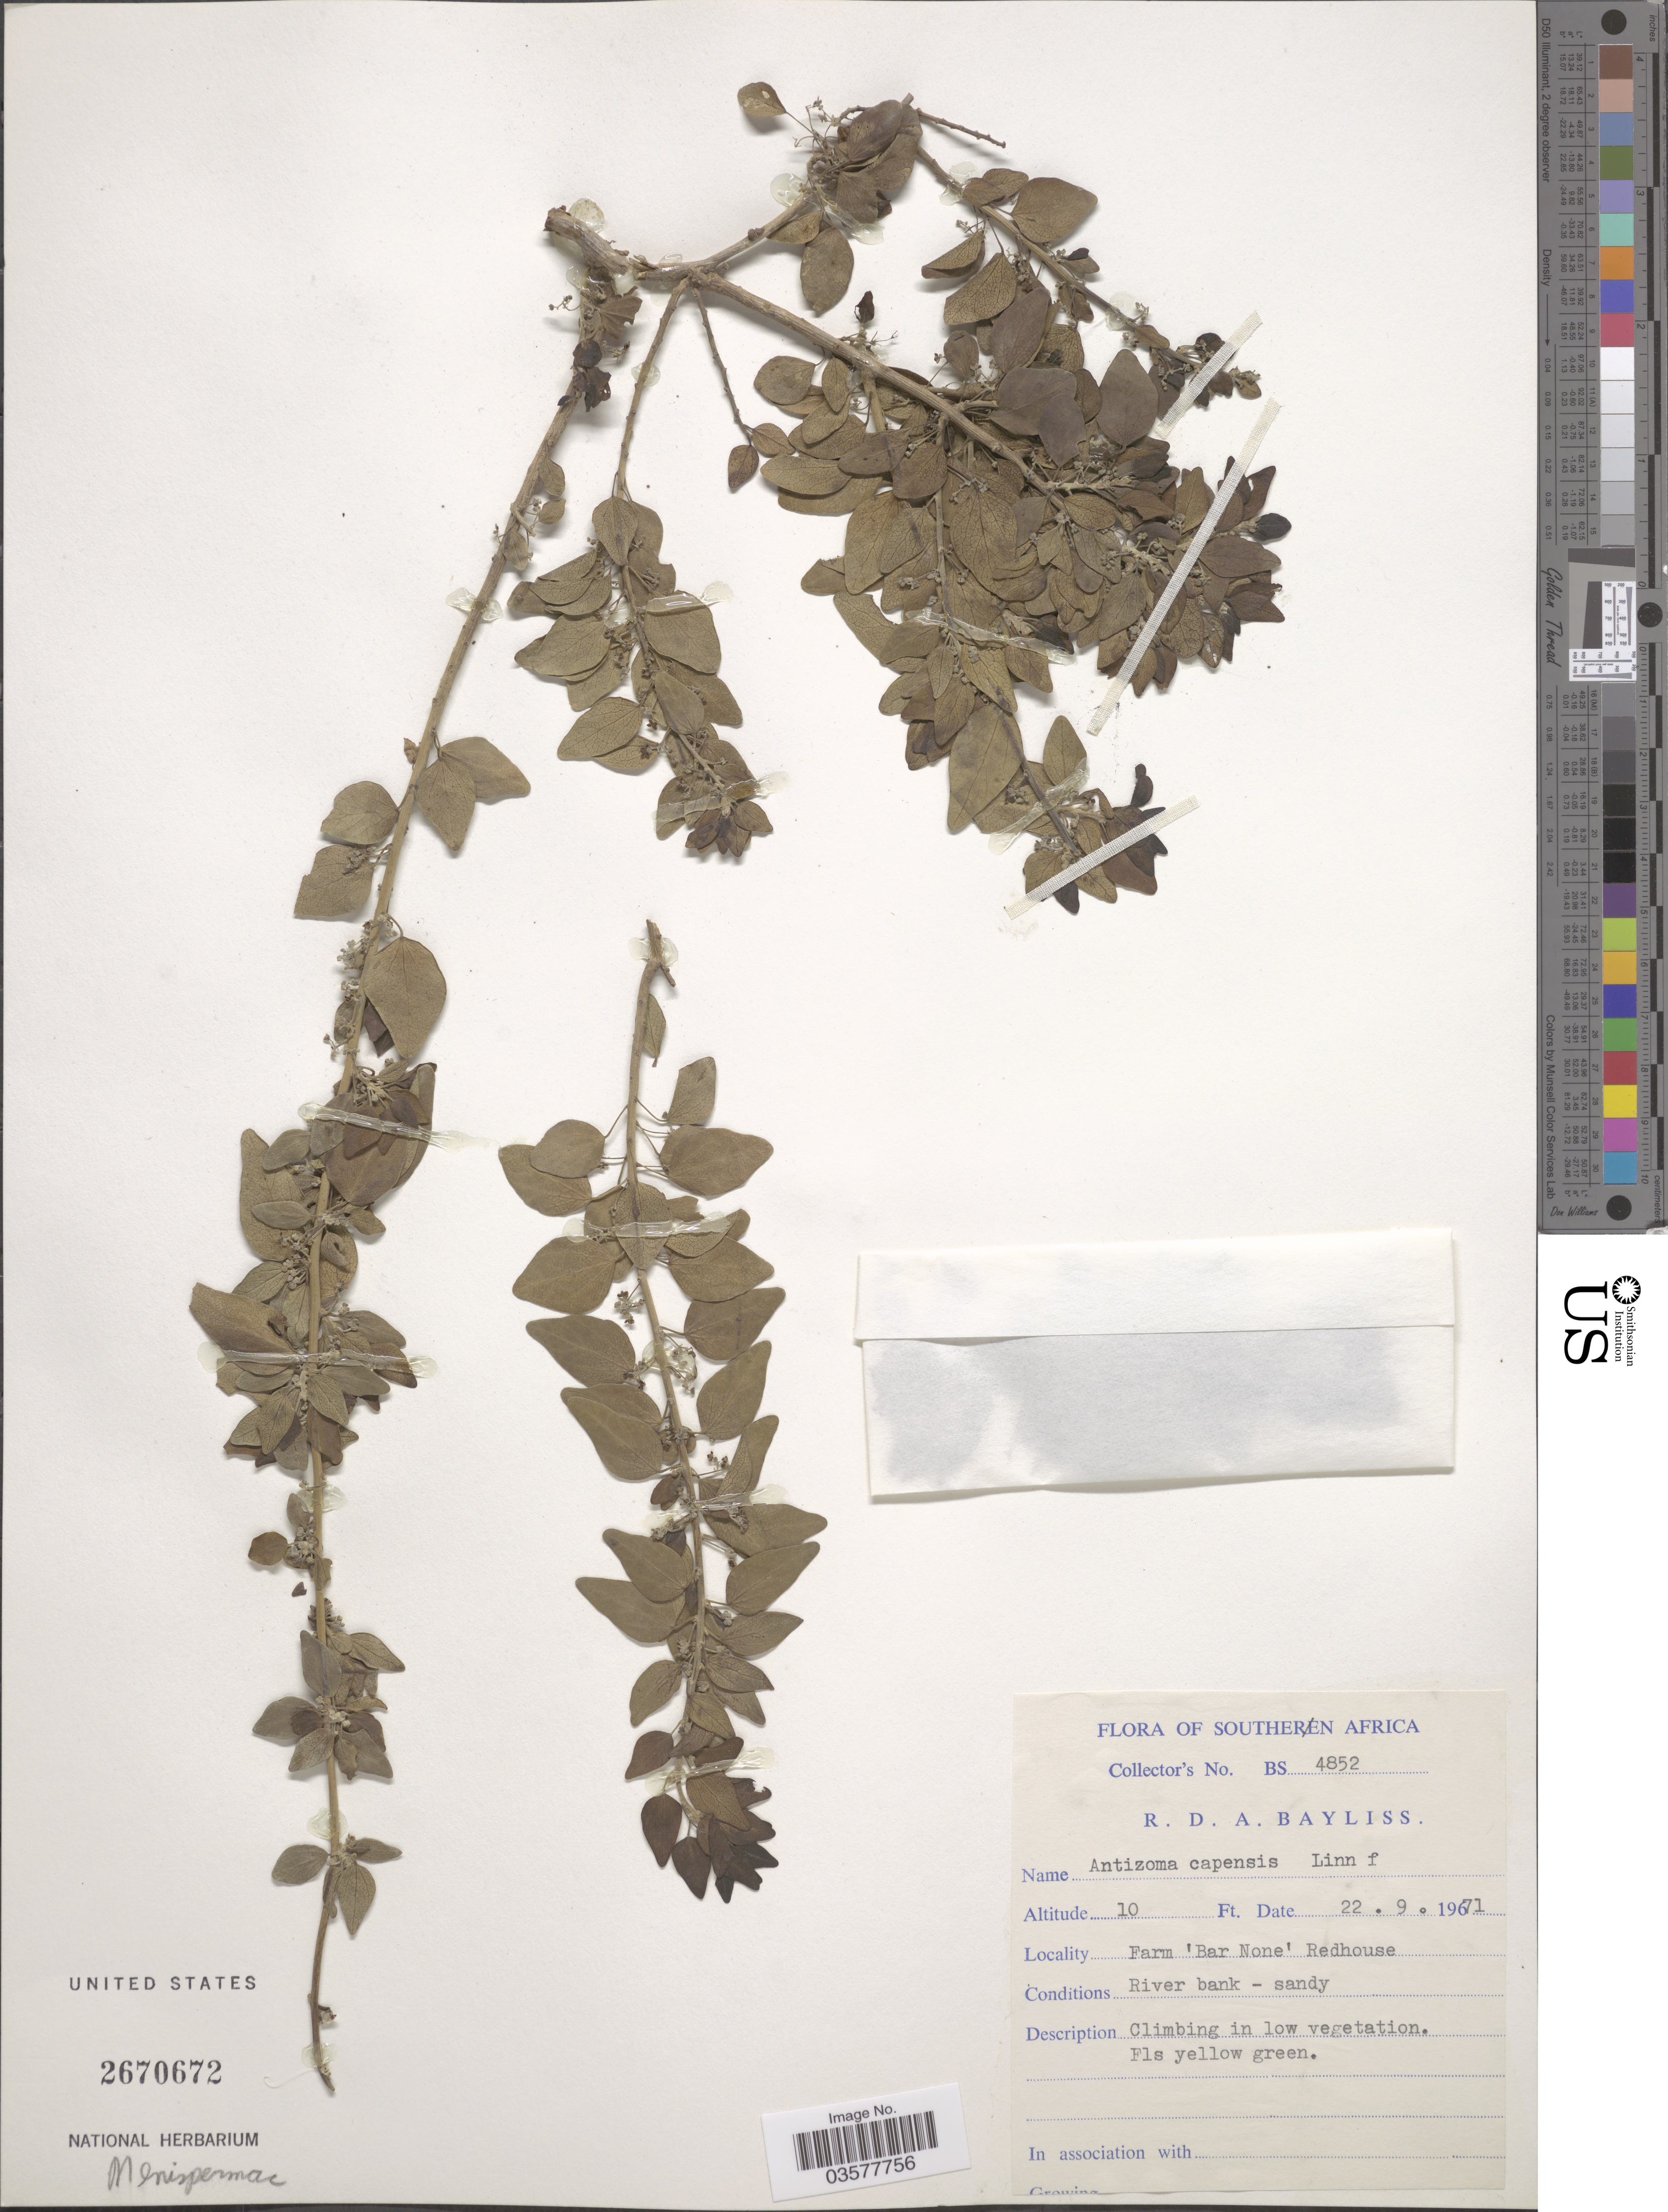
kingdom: Plantae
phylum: Tracheophyta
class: Magnoliopsida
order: Ranunculales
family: Menispermaceae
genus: Antizoma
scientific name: Antizoma capensis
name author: Diels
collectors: R. Bayliss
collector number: BS4852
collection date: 1971-09-22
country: South Africa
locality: Southern Africa. Farm 'Bar None' Redhouse.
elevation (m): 3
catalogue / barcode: US 2670672